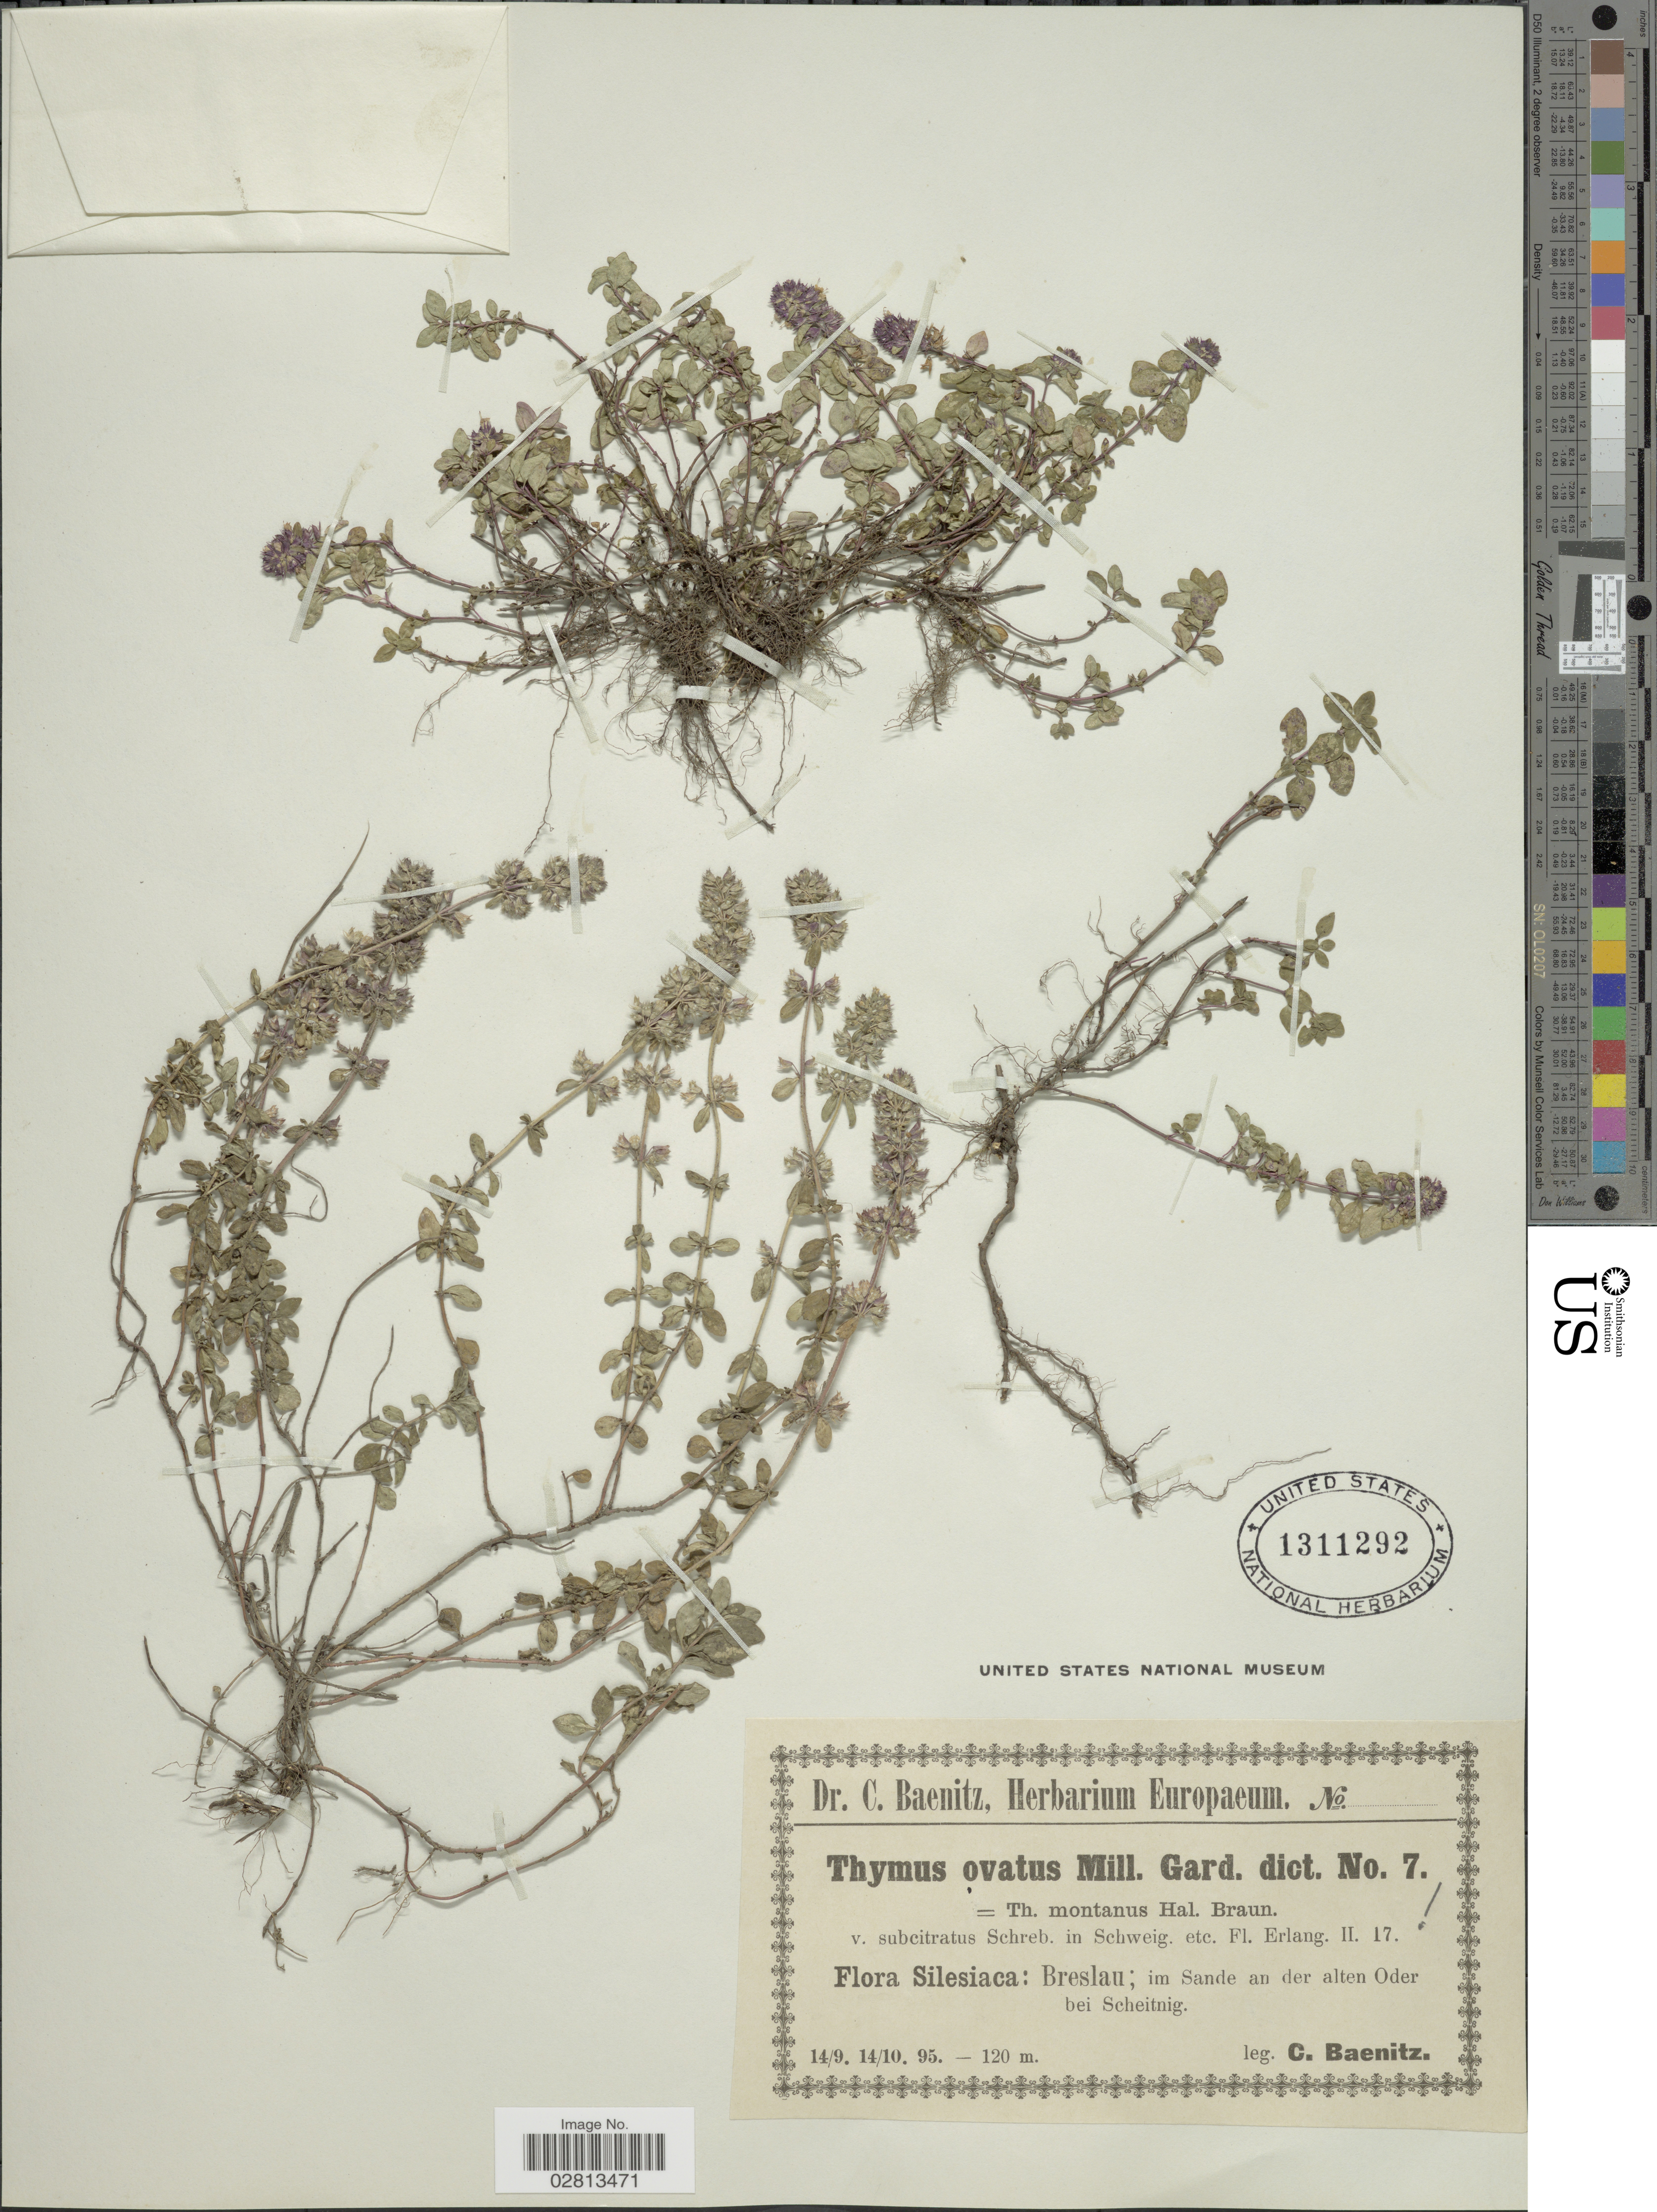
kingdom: Plantae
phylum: Tracheophyta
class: Magnoliopsida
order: Lamiales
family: Lamiaceae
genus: Thymus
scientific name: Thymus ovatus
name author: Mill.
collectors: C. G. Baenitz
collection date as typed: Transcribed d/m/y: 14/9/95 to 14/10/95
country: Poland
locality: Silesiaca: Breslau; im Sande an der alten Oder bei Scheitnig.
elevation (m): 120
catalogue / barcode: US 1311292